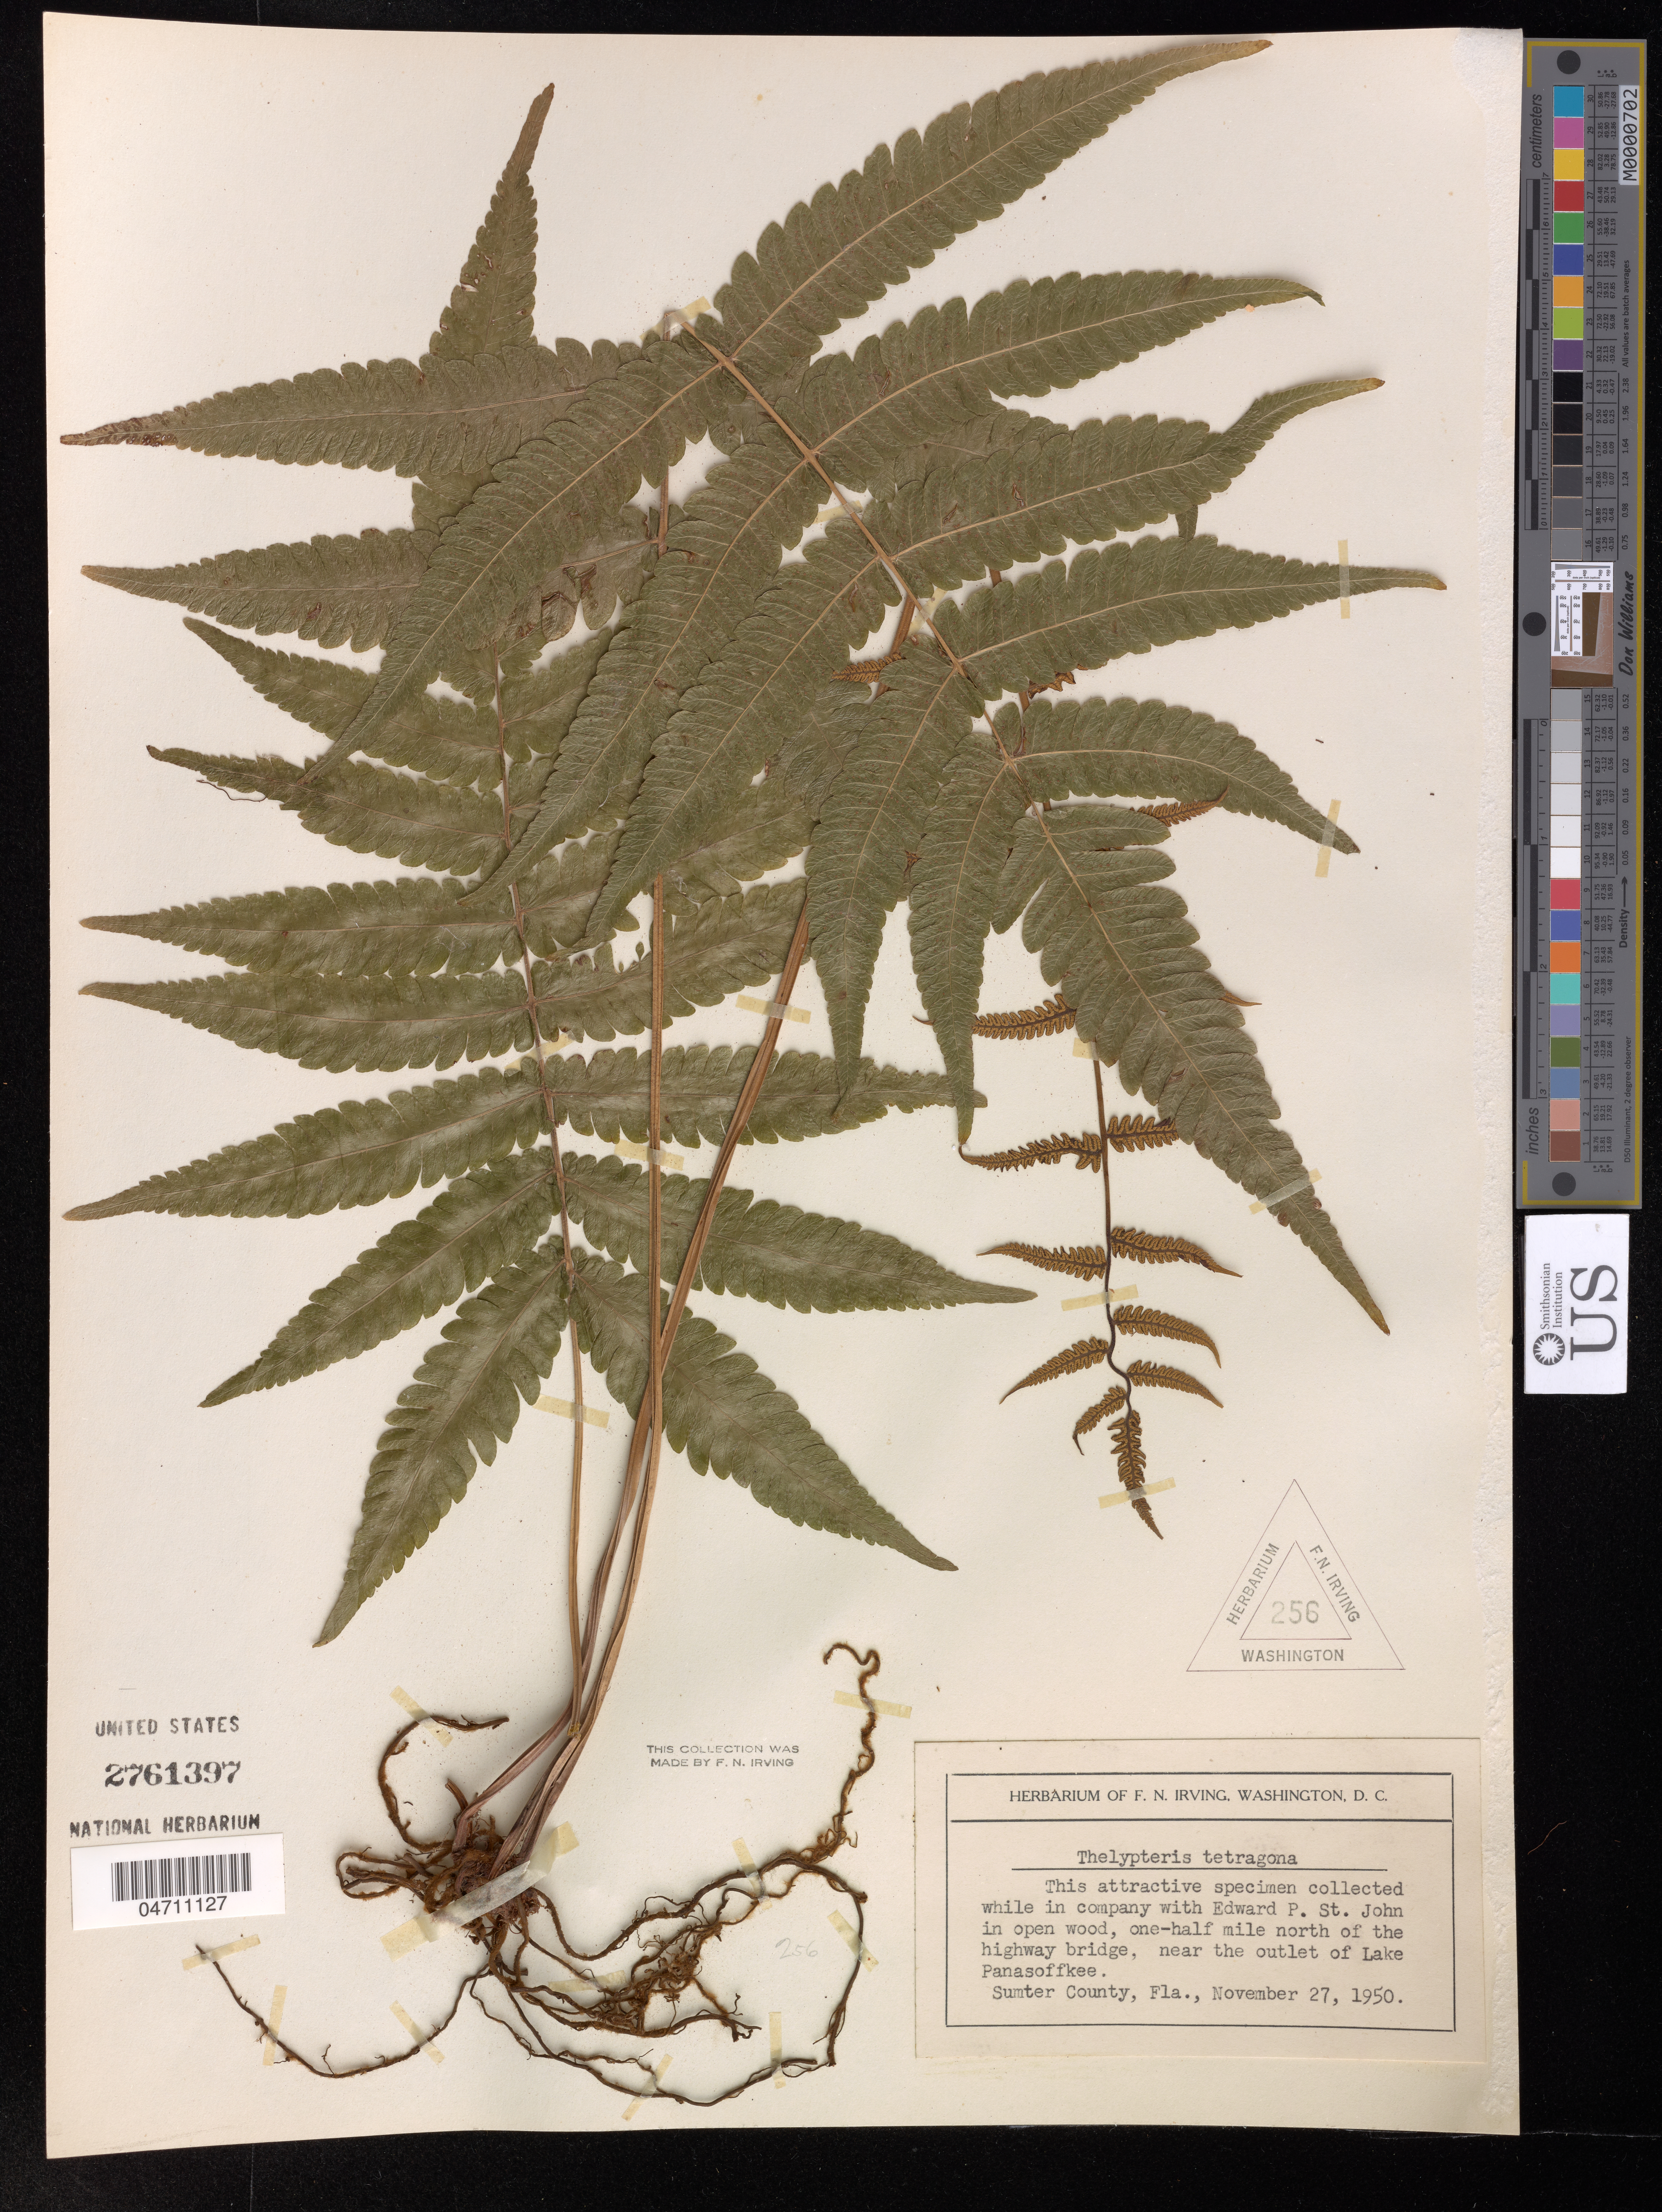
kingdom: Plantae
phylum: Tracheophyta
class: Polypodiopsida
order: Polypodiales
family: Thelypteridaceae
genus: Thelypteris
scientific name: Thelypteris tetragona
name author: (Sw.) Small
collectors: ex herb. F.N. Irving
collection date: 1950-11-27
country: United States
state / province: Florida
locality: In company with Edward P. St. John in open wood, one-half mile north of the highway bridge, near the outlet of Lake Panasoffkee. Sumter County, Fla.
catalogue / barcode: US 2761397